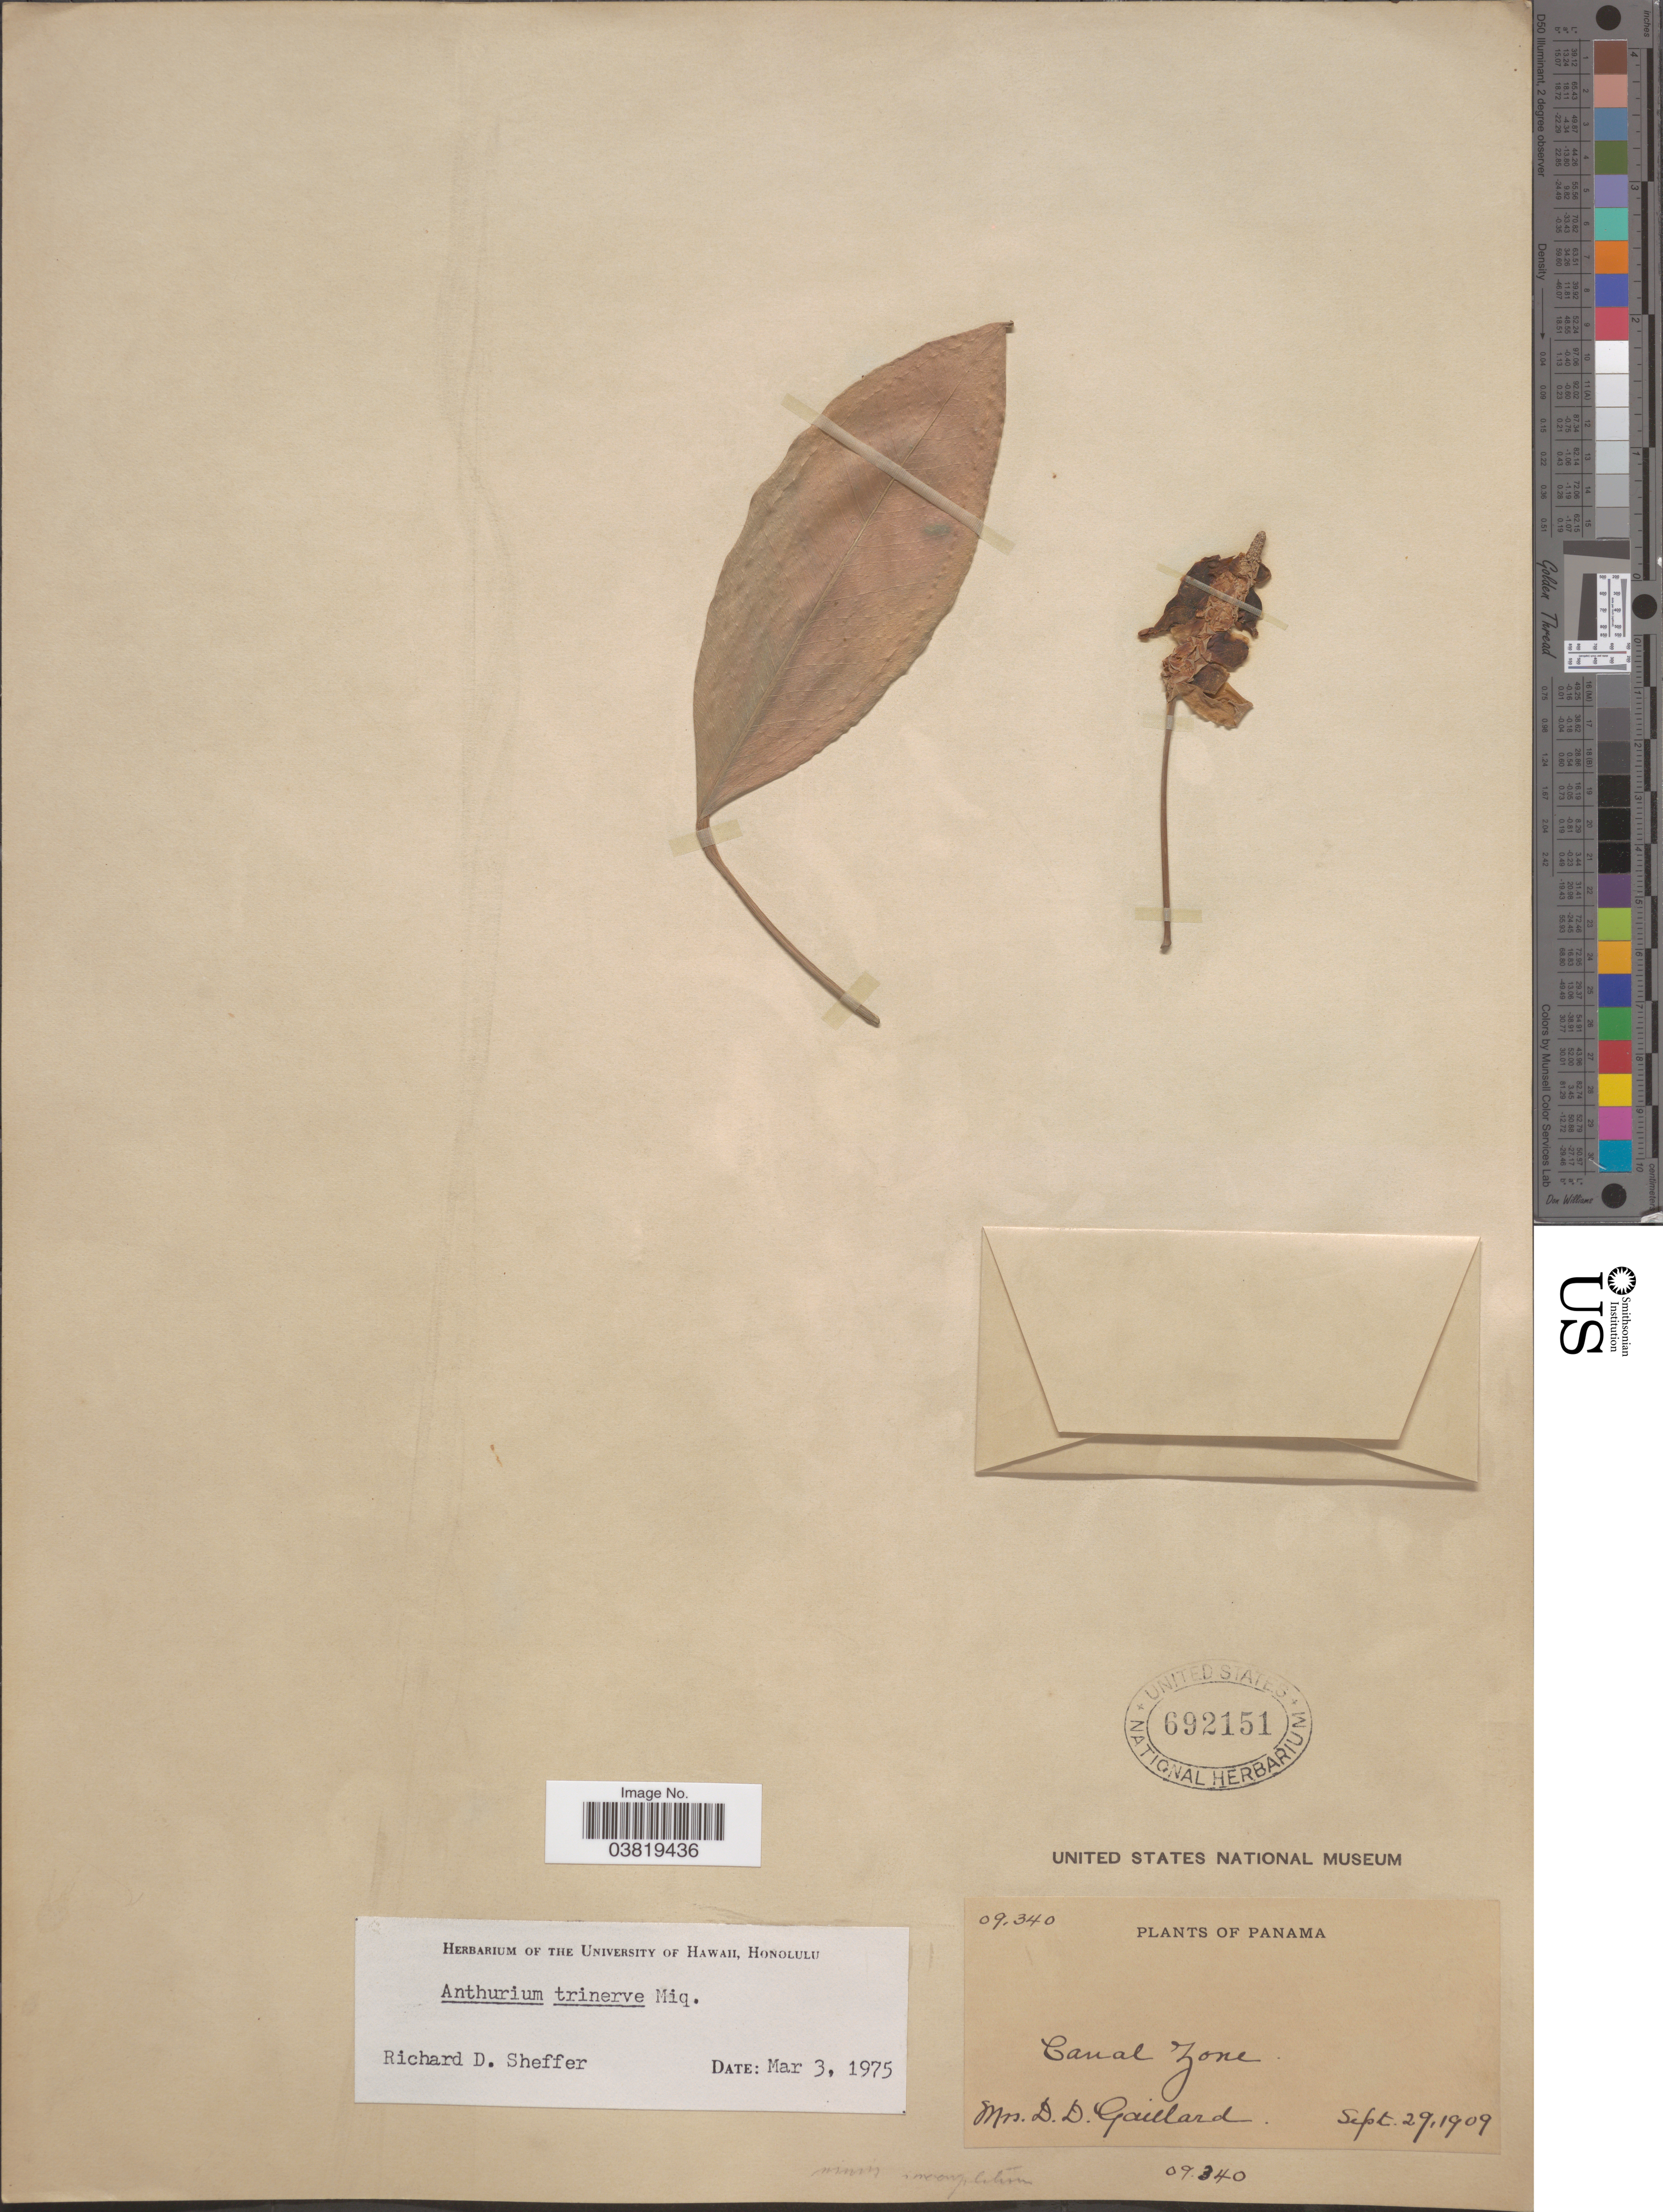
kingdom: Plantae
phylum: Tracheophyta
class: Liliopsida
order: Alismatales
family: Araceae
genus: Anthurium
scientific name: Anthurium trinerve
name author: Miq.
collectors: D. Gaillard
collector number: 09340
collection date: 1909-09-29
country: Panama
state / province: Colón / Panamá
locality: Canal Zone.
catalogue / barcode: US 692151